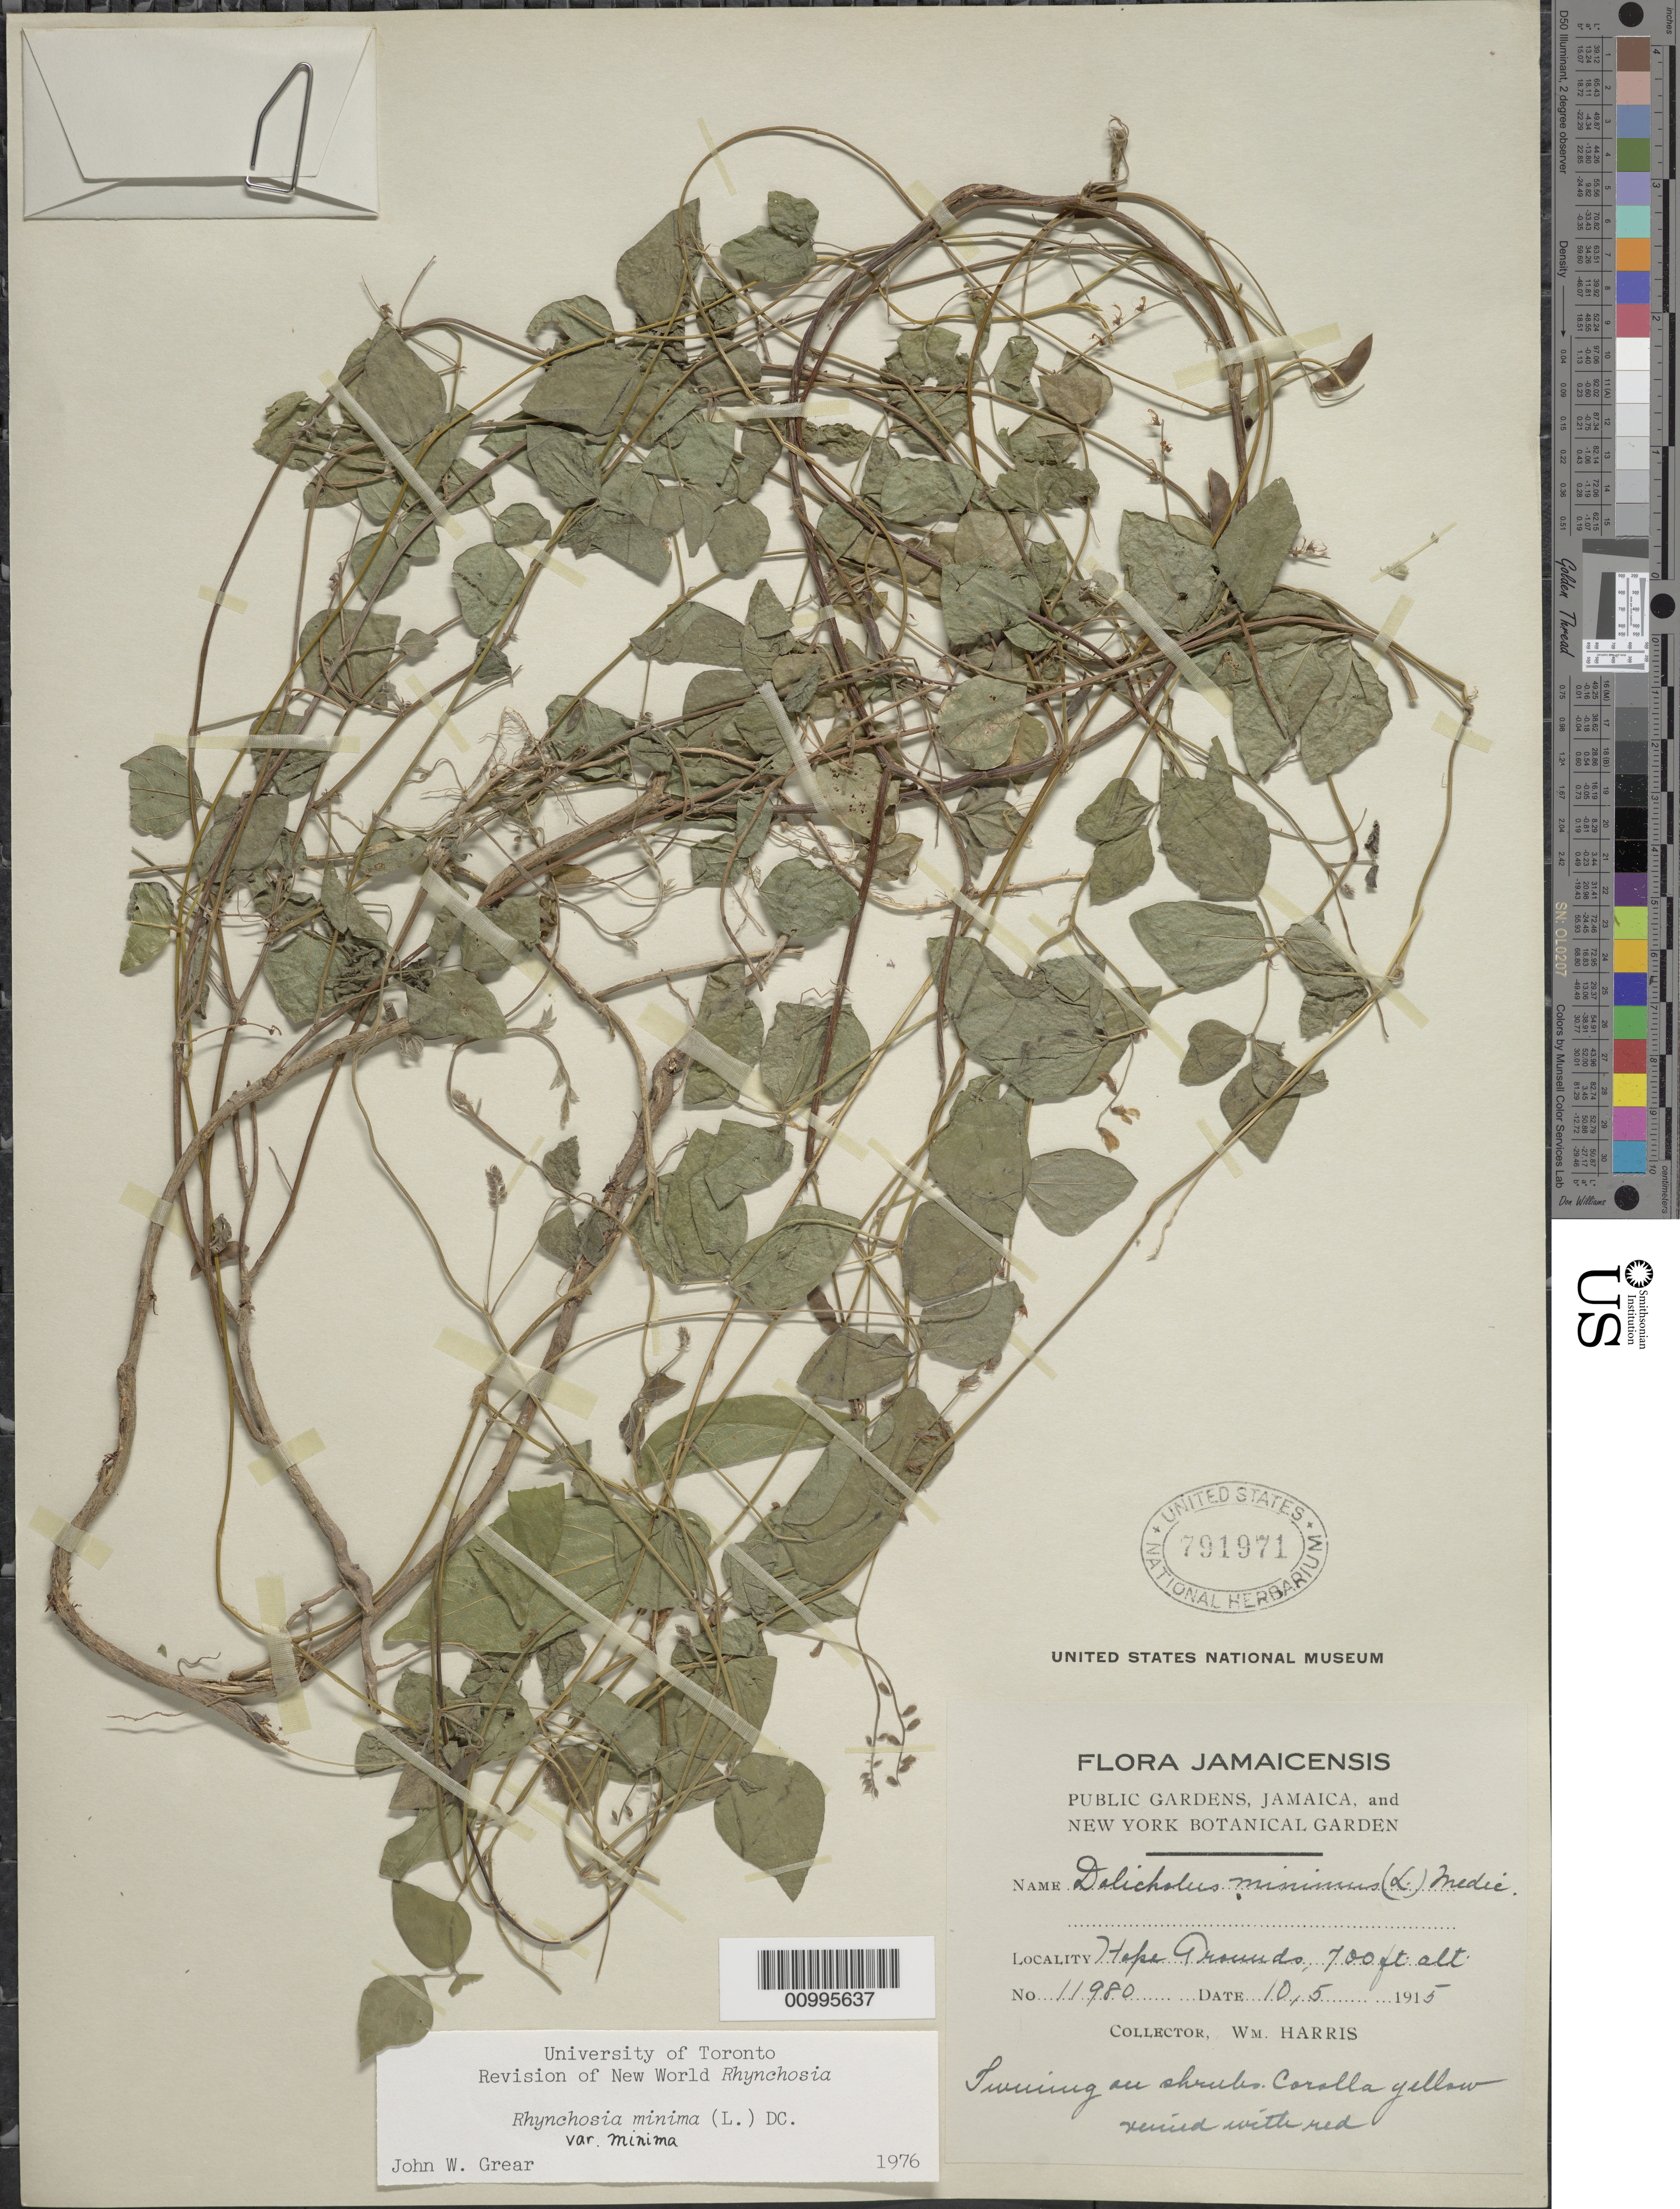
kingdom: Plantae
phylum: Tracheophyta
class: Magnoliopsida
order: Fabales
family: Fabaceae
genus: Rhynchosia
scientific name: Rhynchosia minima var. minima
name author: (L.) DC.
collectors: W. H. Harris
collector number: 11980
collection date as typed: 10 May 1915 or 05 Oct 1915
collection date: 1915-05-10 or 1915-10-05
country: Jamaica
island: Jamaica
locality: Hope Grounds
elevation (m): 213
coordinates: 0 N, 0 E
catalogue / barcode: US 791971